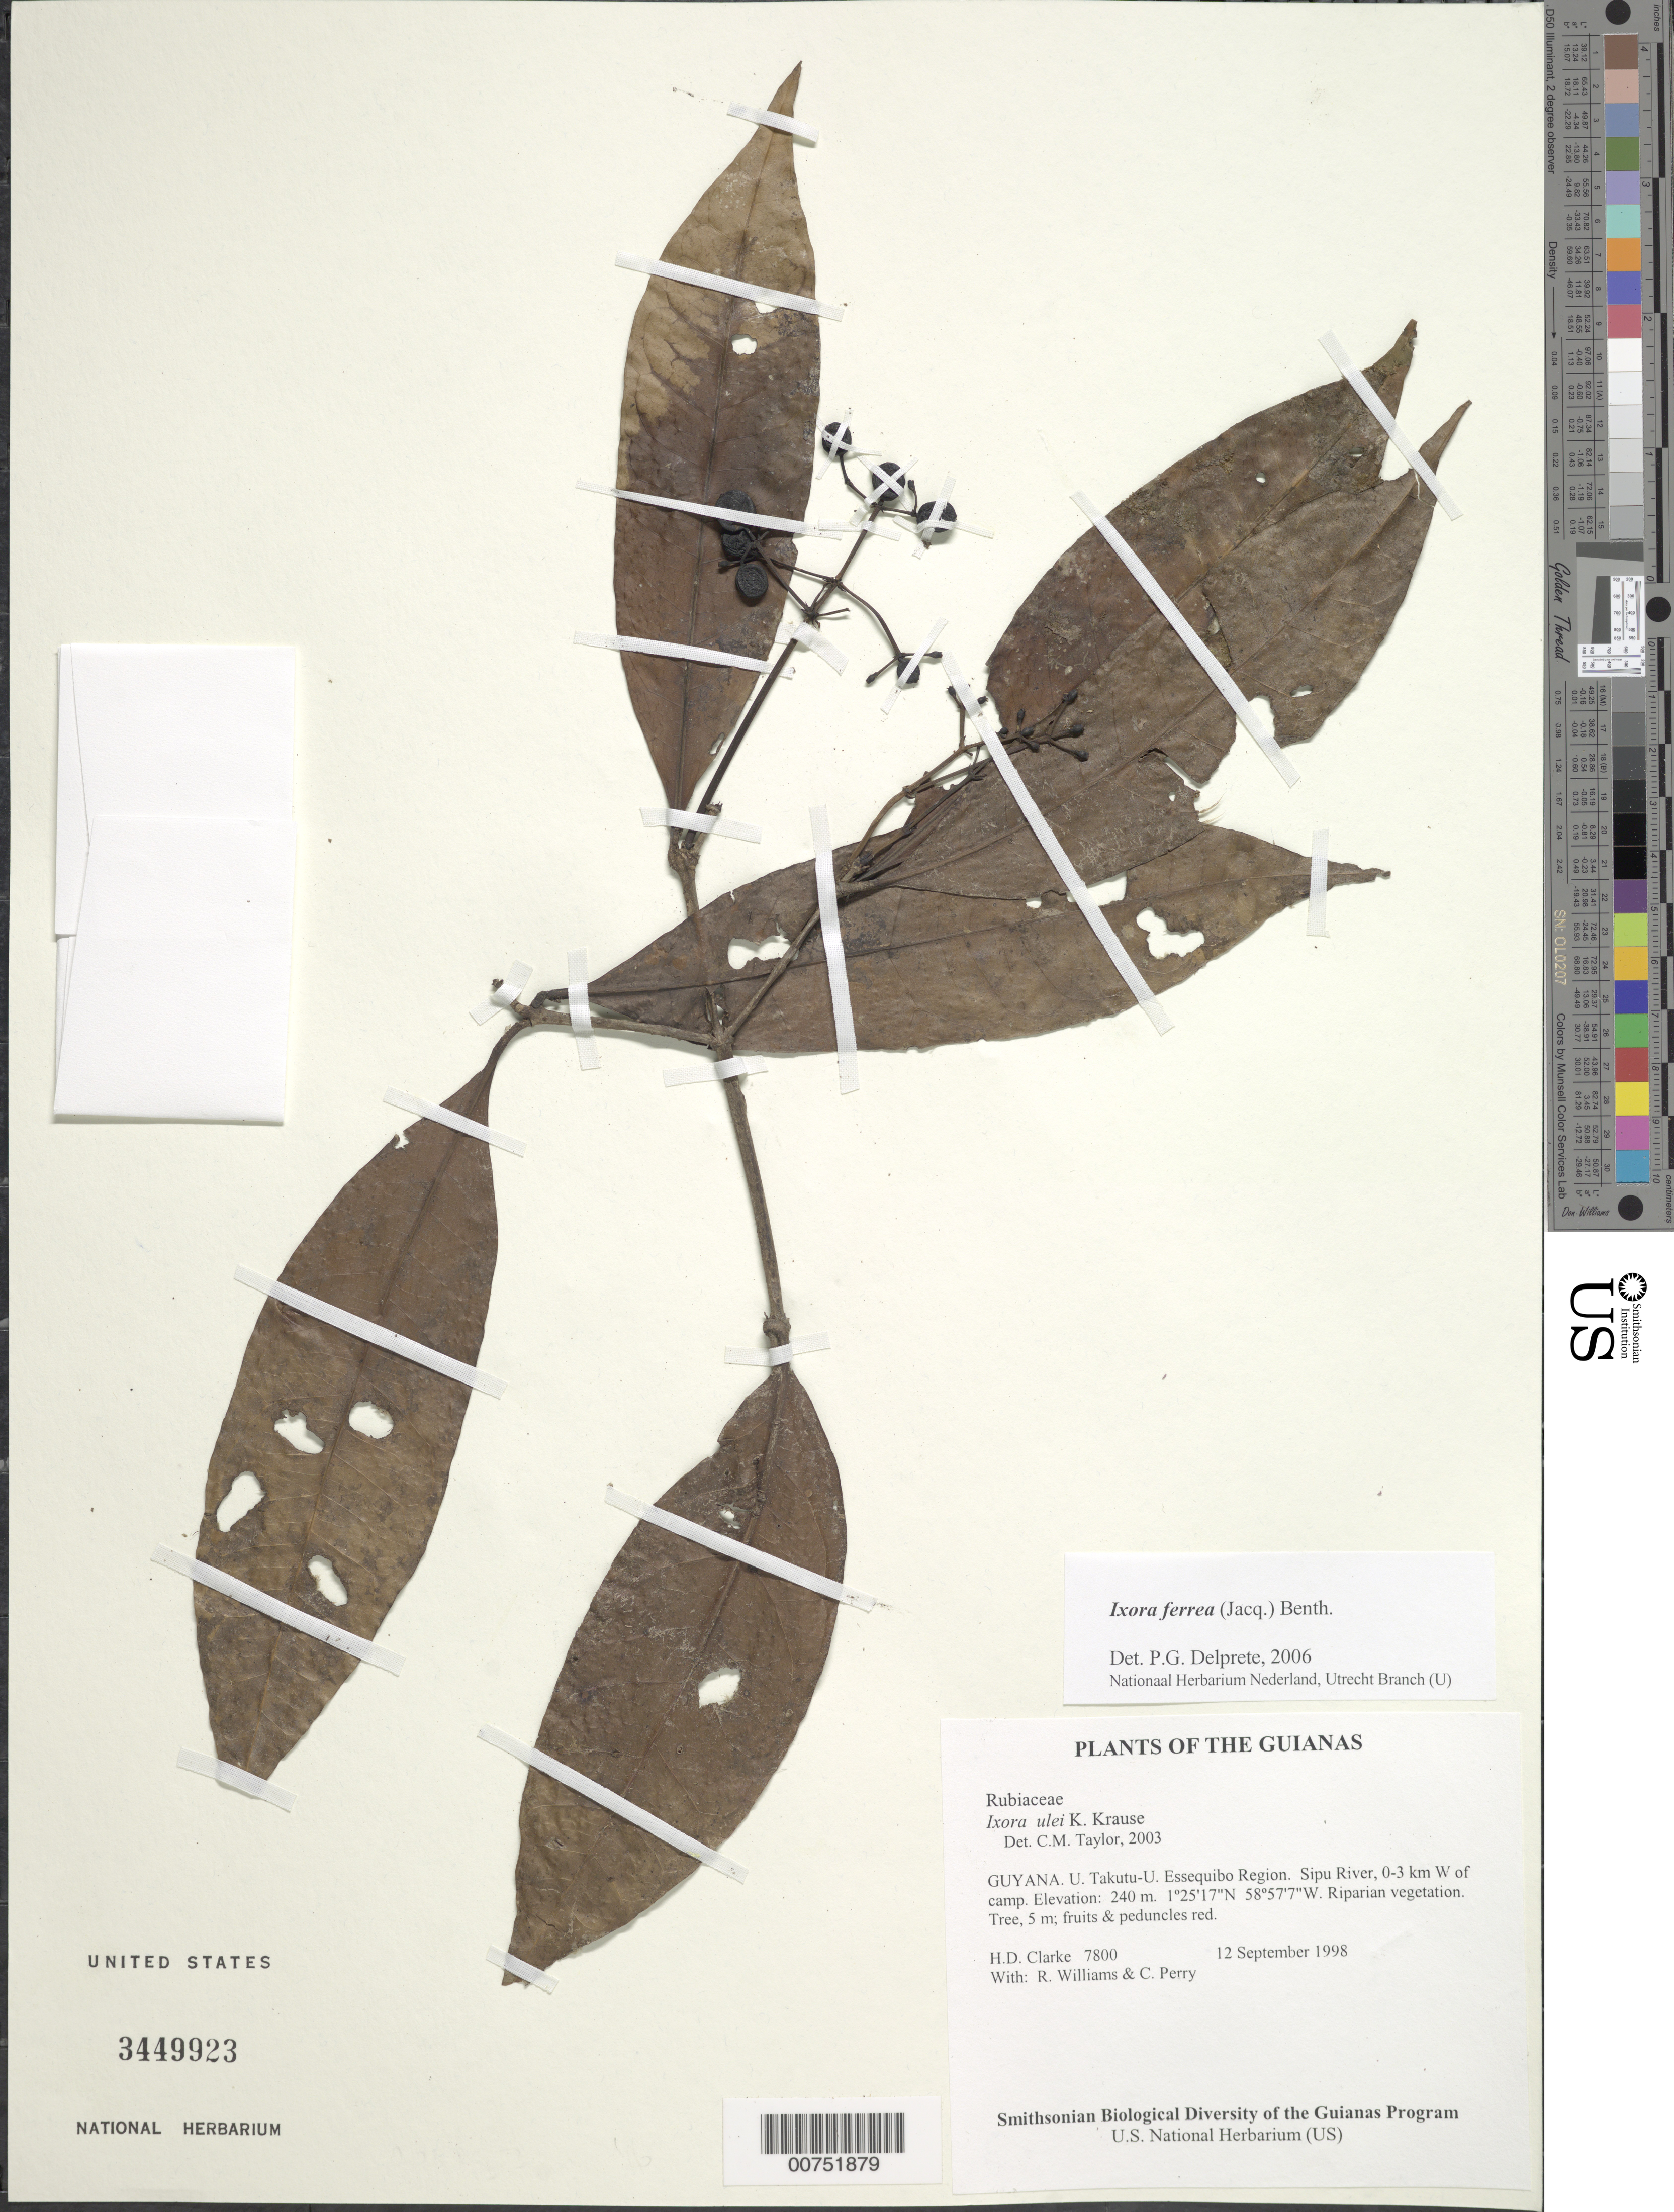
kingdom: Plantae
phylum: Tracheophyta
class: Magnoliopsida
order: Gentianales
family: Rubiaceae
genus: Ixora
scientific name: Ixora ferrea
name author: (Jacq.) Benth.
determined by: Delprete, P. G., Herb. de Guyane Cay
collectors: H. D. Clarke, R. Williams & C. Perry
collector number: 7800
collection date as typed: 12 September 1998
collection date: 1998-09-12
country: Guyana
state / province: U. Takutu-U. Essequibo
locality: Sipu River, 0-3 km W of camp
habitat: Riparian vegetation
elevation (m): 240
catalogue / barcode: US 3449923